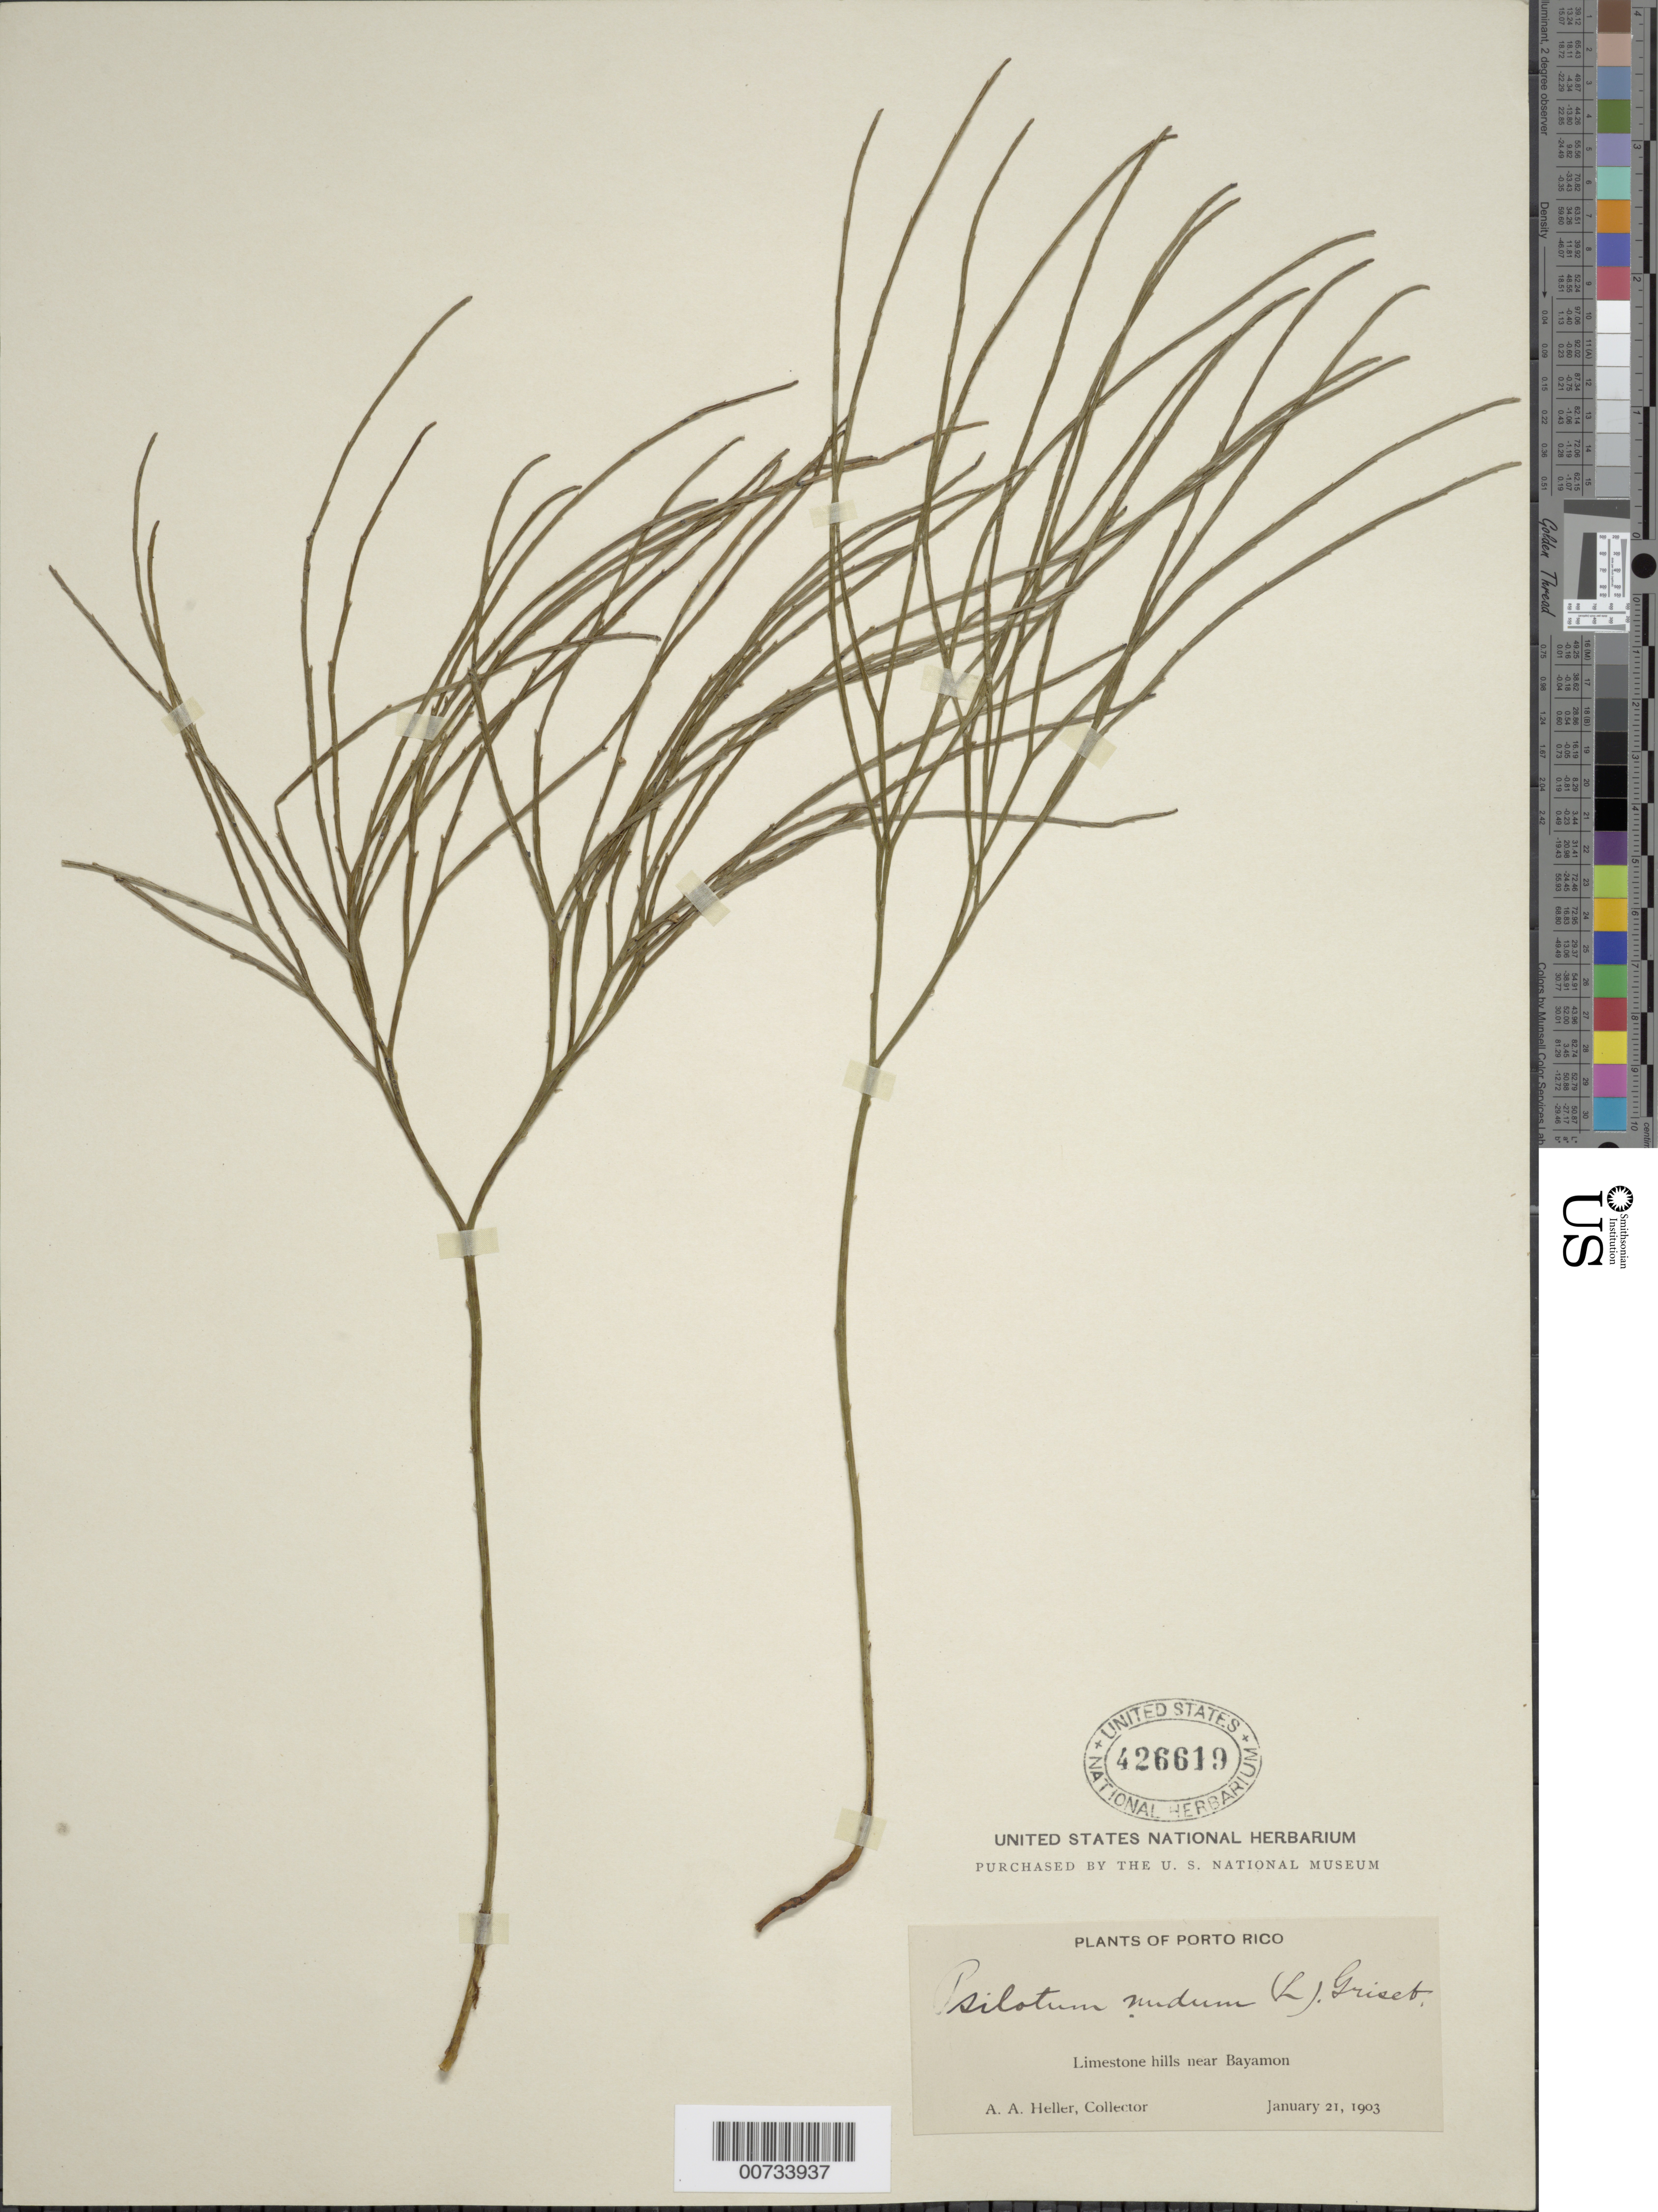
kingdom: Plantae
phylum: Tracheophyta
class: Polypodiopsida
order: Psilotales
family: Psilotaceae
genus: Psilotum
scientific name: Psilotum nudum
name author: (L.) P. Beauv.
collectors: A. A. Heller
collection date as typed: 21 Jan 1903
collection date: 1903-01-21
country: Puerto Rico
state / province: Bayamón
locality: Bayamon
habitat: Limestone hills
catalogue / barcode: US 426619